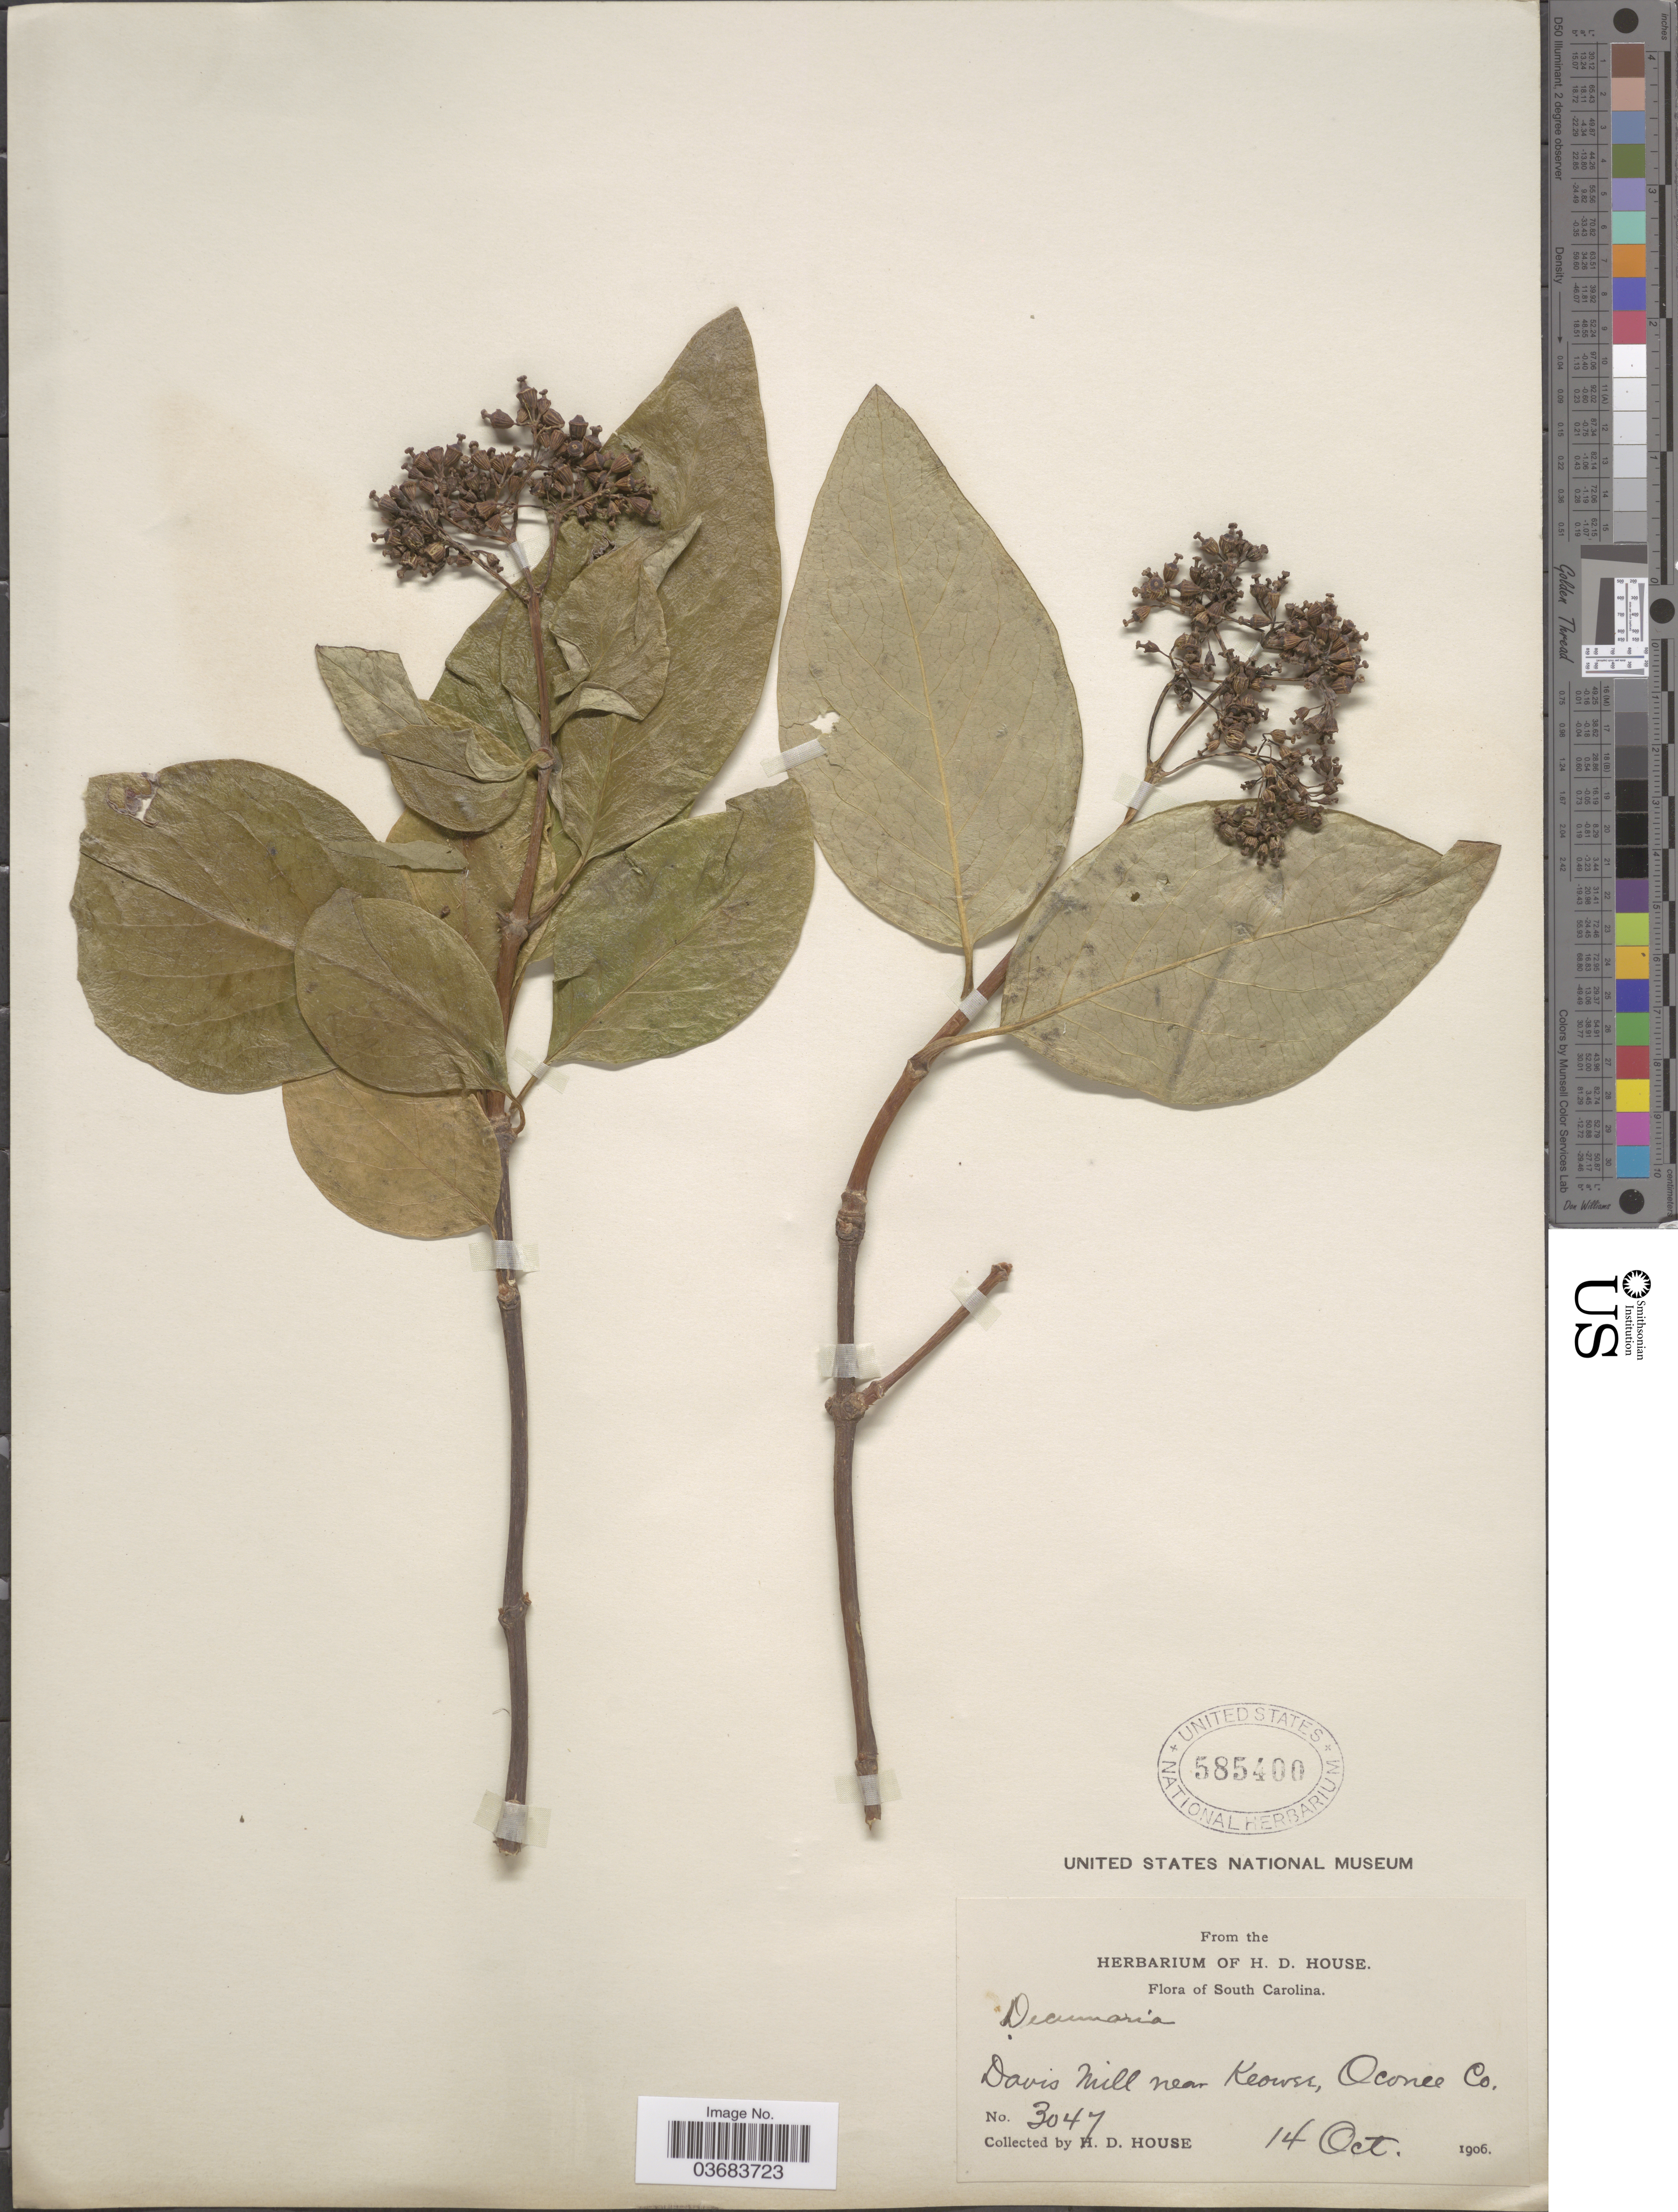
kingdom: Plantae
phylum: Tracheophyta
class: Magnoliopsida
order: Cornales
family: Hydrangeaceae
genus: Hydrangea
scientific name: Hydrangea barbara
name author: (L.) Bernd Schulz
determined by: Strong, Mark T., (BOT), Smithsonian Institution - National Museum of Natural History (UNITED STATES)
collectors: H. D. House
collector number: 3047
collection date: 1906-10-14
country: United States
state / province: South Carolina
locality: Davis Mill near Keowee, Oconee Co.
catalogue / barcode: US 585400